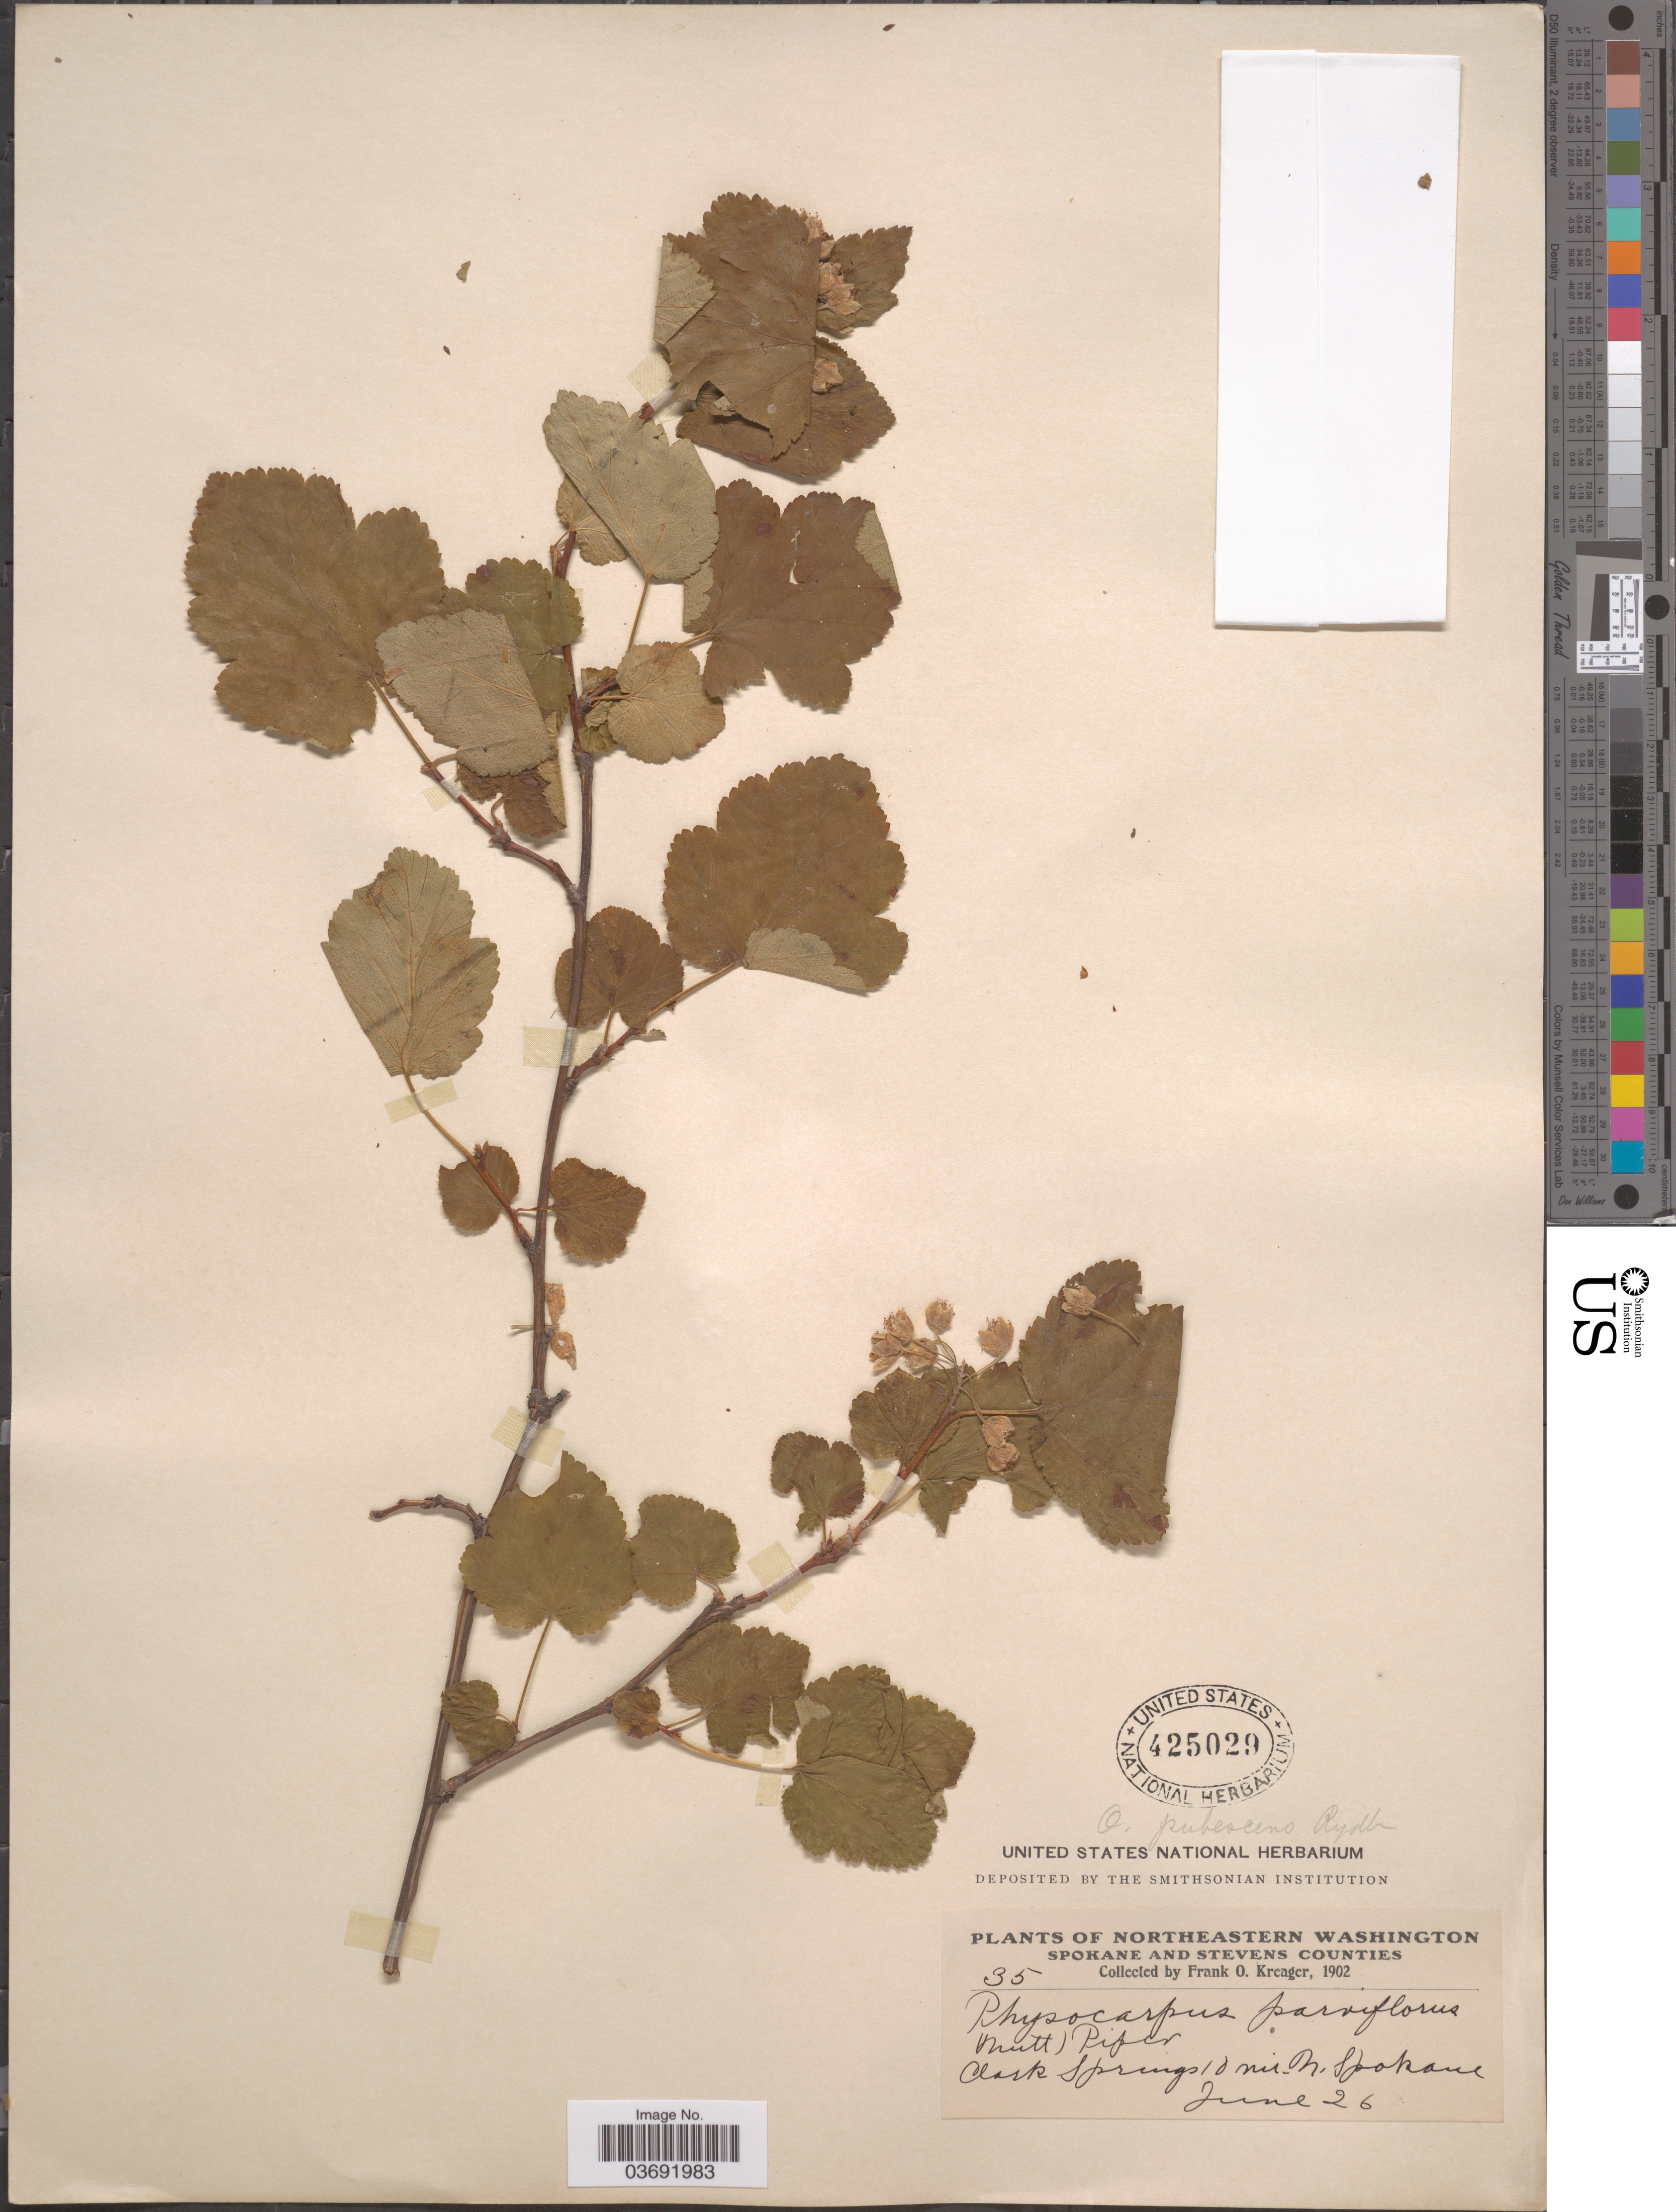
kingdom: Plantae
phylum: Tracheophyta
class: Magnoliopsida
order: Rosales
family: Rosaceae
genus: Physocarpus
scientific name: Physocarpus malvaceus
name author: (Greene) Kuntze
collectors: F. Kreager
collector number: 35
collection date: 1902-06-26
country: United States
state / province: Washington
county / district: Spokane / Stevens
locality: Northeastern Washington Spokane and Stevens Counties. Clark Springs 10 mi. N. Spokane.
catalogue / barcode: US 425029